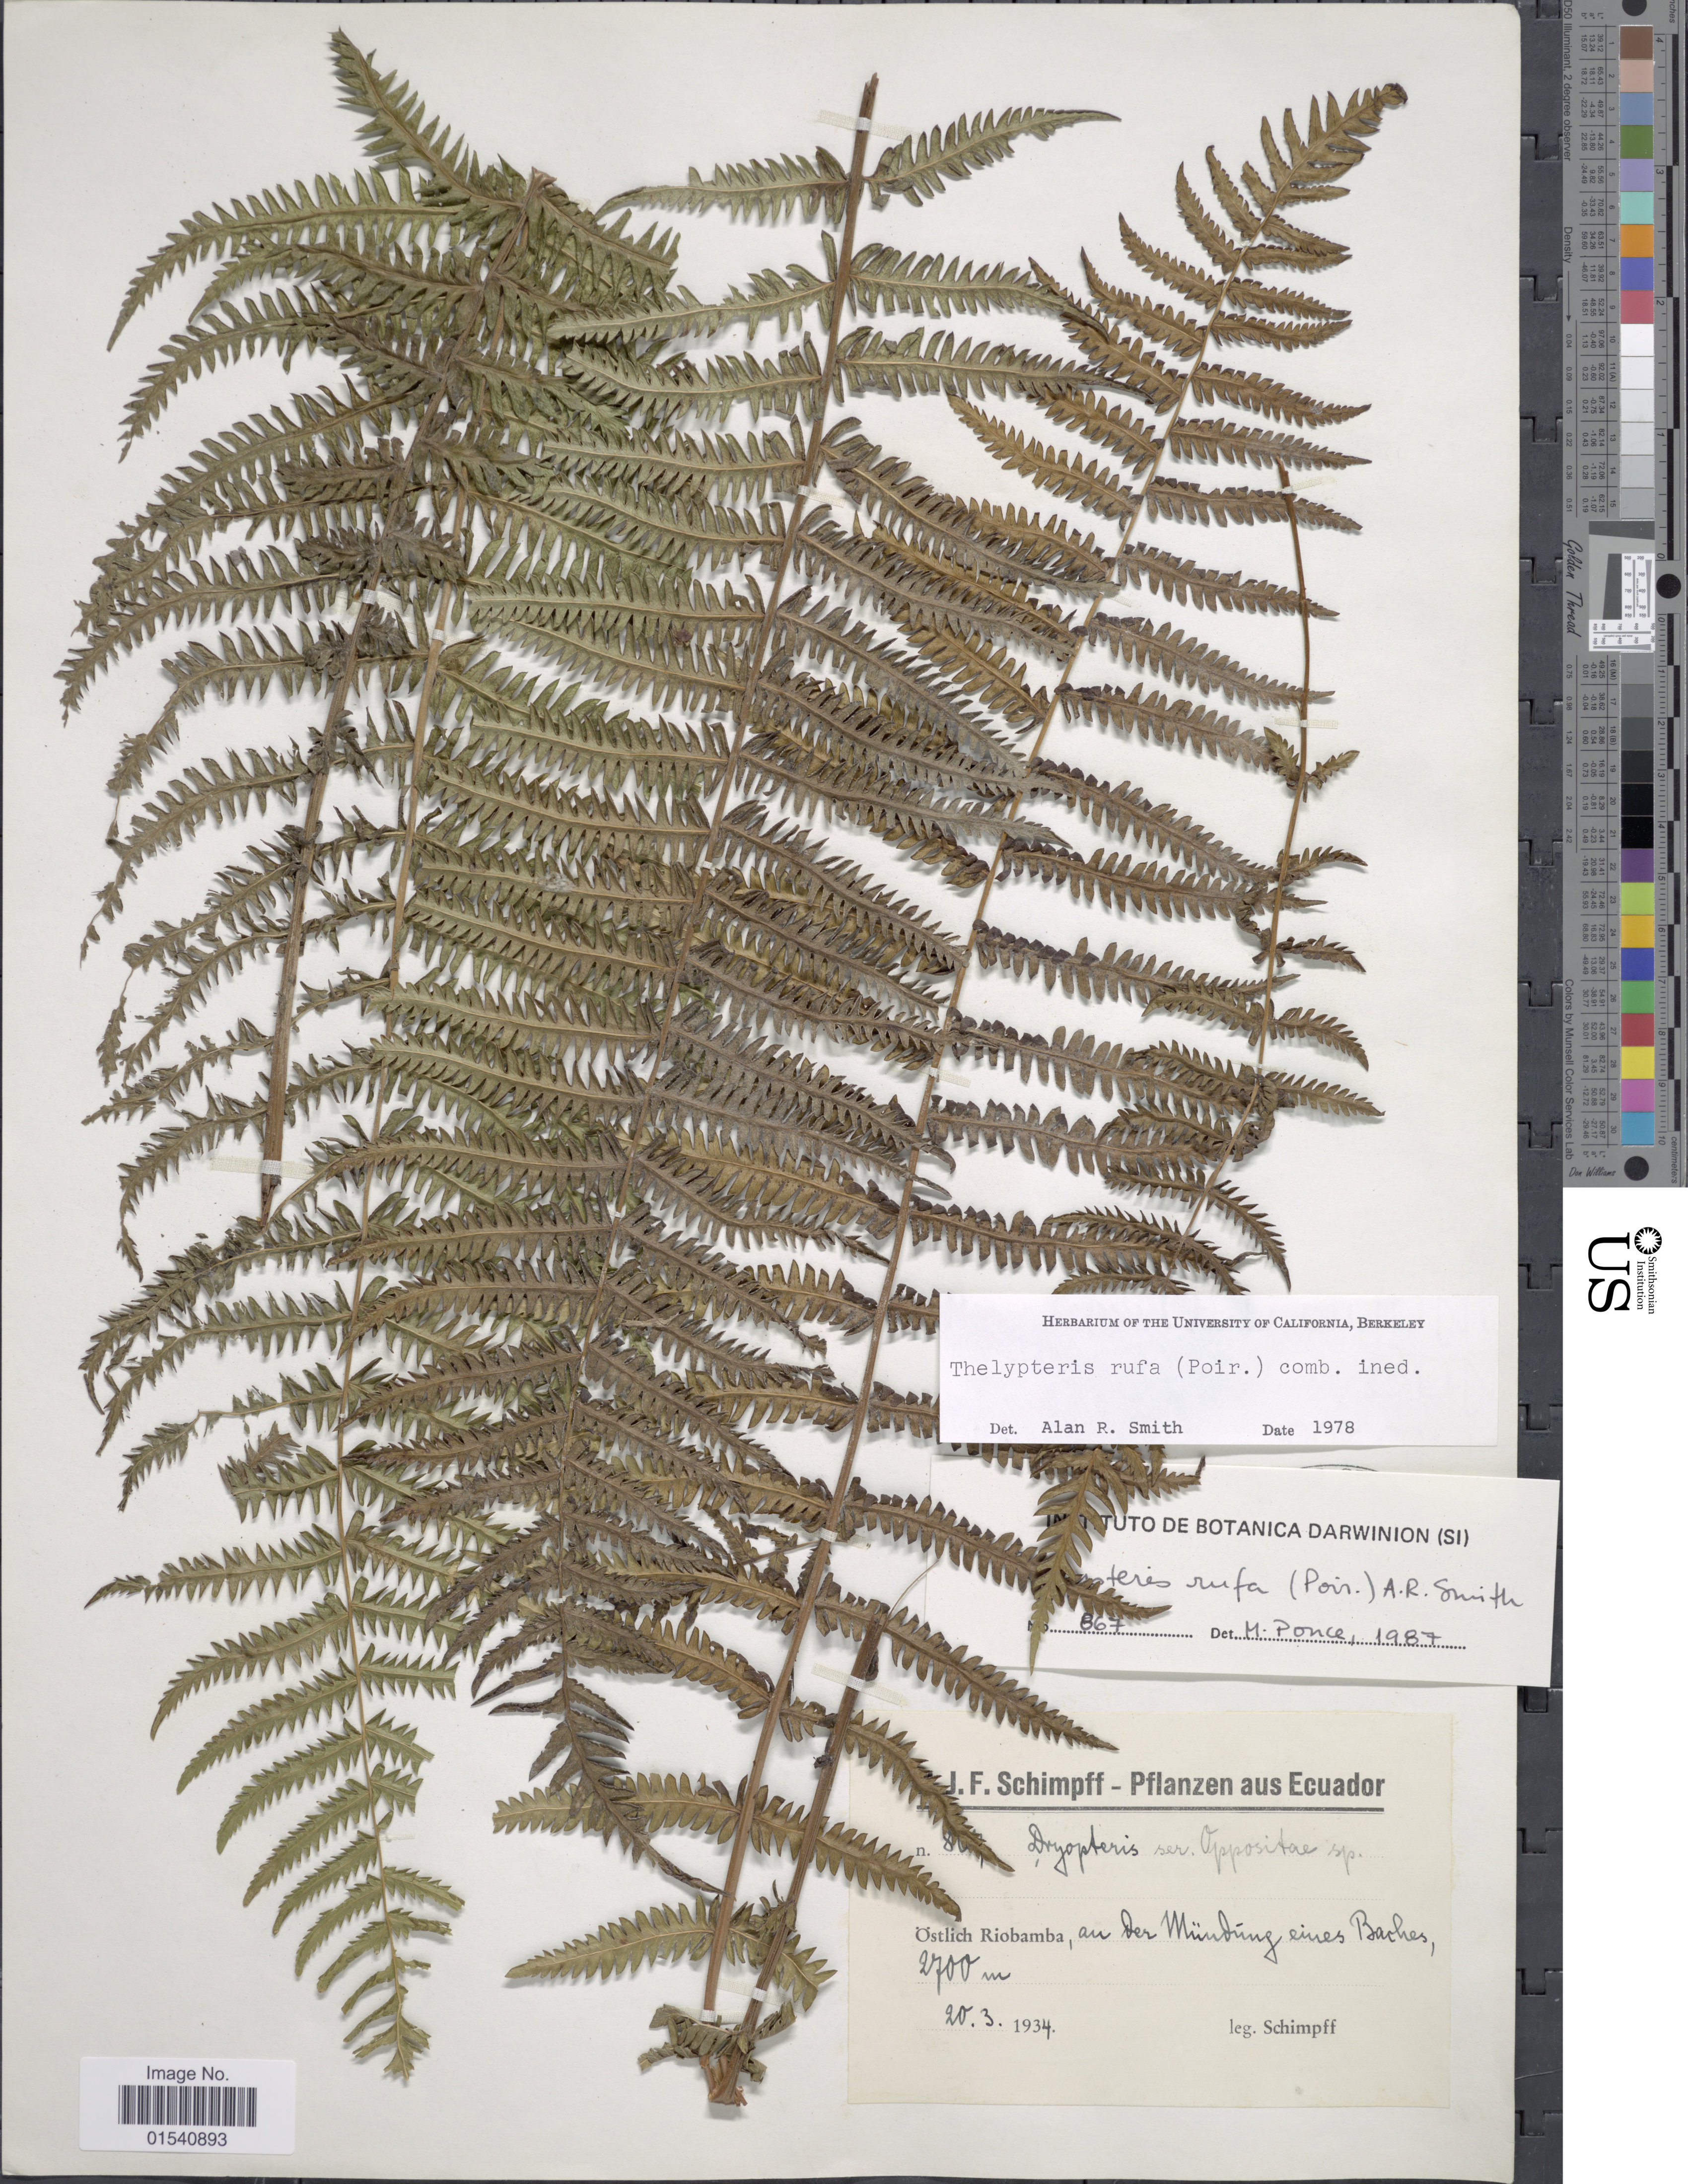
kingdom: Plantae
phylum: Tracheophyta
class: Polypodiopsida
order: Polypodiales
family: Thelypteridaceae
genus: Amauropelta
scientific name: Amauropelta rufa (Poir.) comb. nov., ined 2015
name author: (Poir.)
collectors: H. Schimpff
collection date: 1934-03-20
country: Ecuador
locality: Östlich Riobamba, an der Mündúng eines Baches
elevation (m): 2700